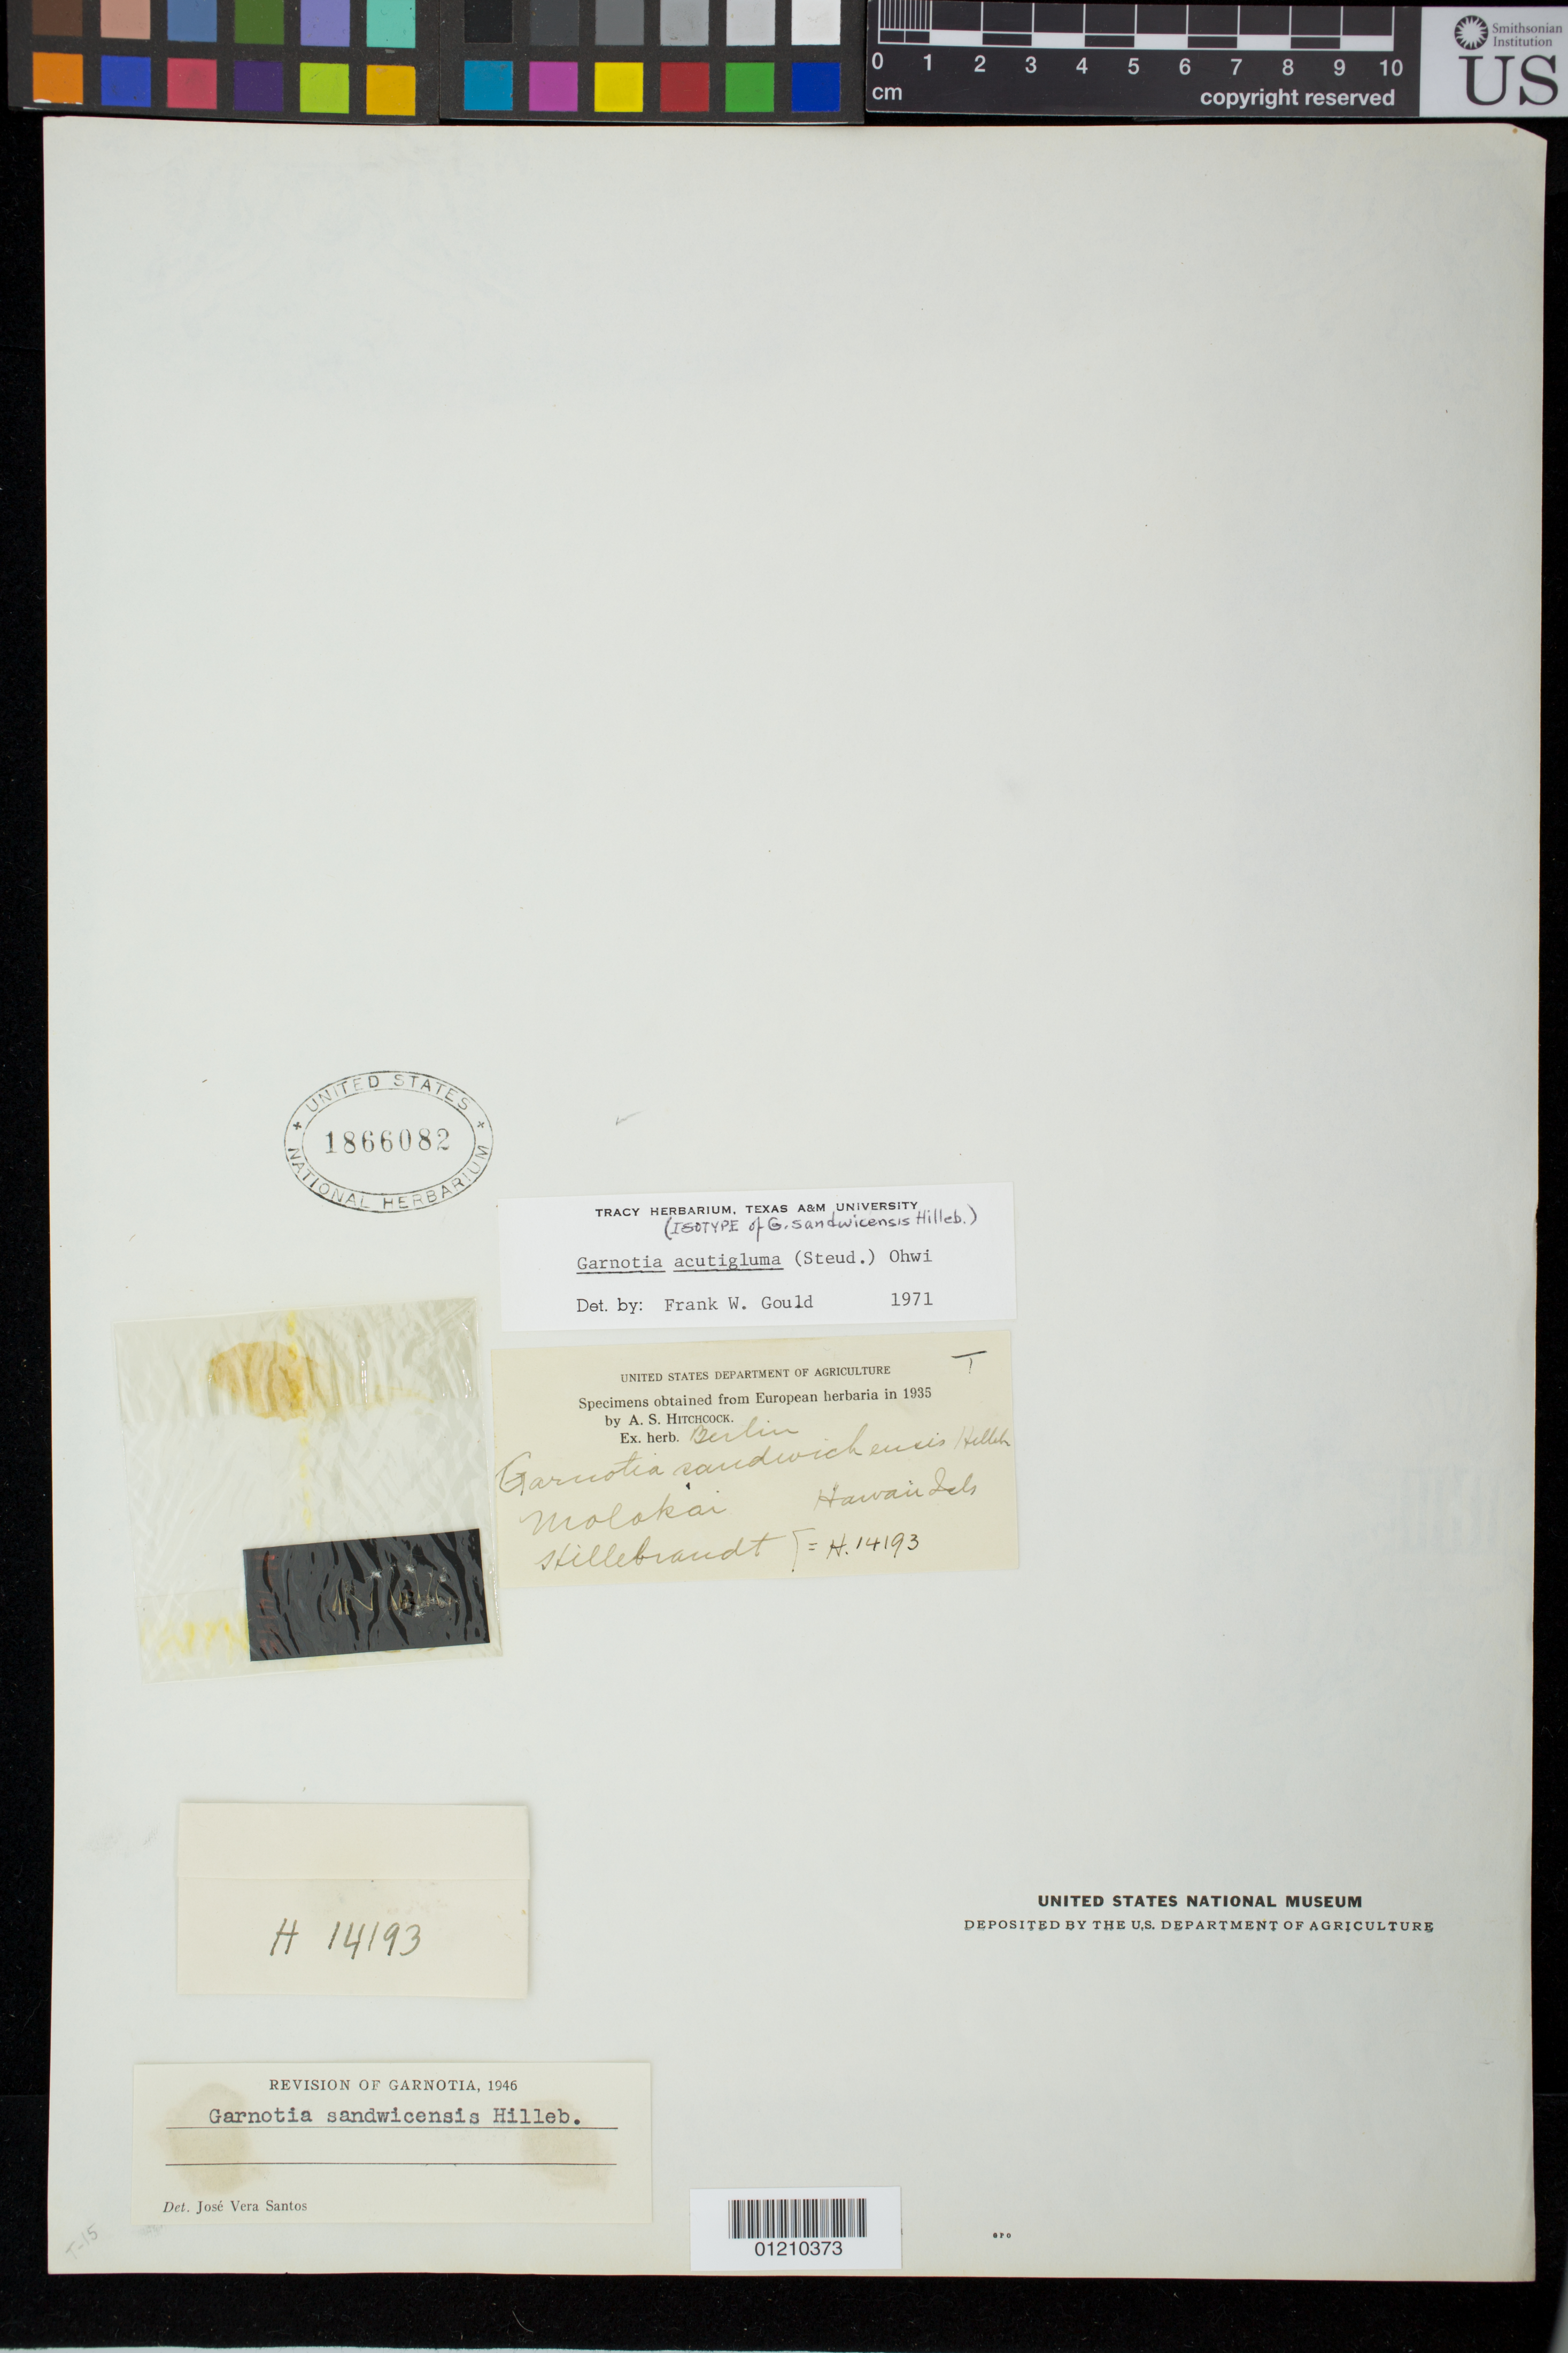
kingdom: Plantae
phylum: Tracheophyta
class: Liliopsida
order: Poales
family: Poaceae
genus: Garnotia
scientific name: Garnotia sandwicensis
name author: Hillebr.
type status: Isotype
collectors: W. Hillebrand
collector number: H14193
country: United States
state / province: Hawaii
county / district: Maui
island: Moloka'i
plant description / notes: Fragmentary material of type specimen ex herb. Berlin.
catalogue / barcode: US 1866082